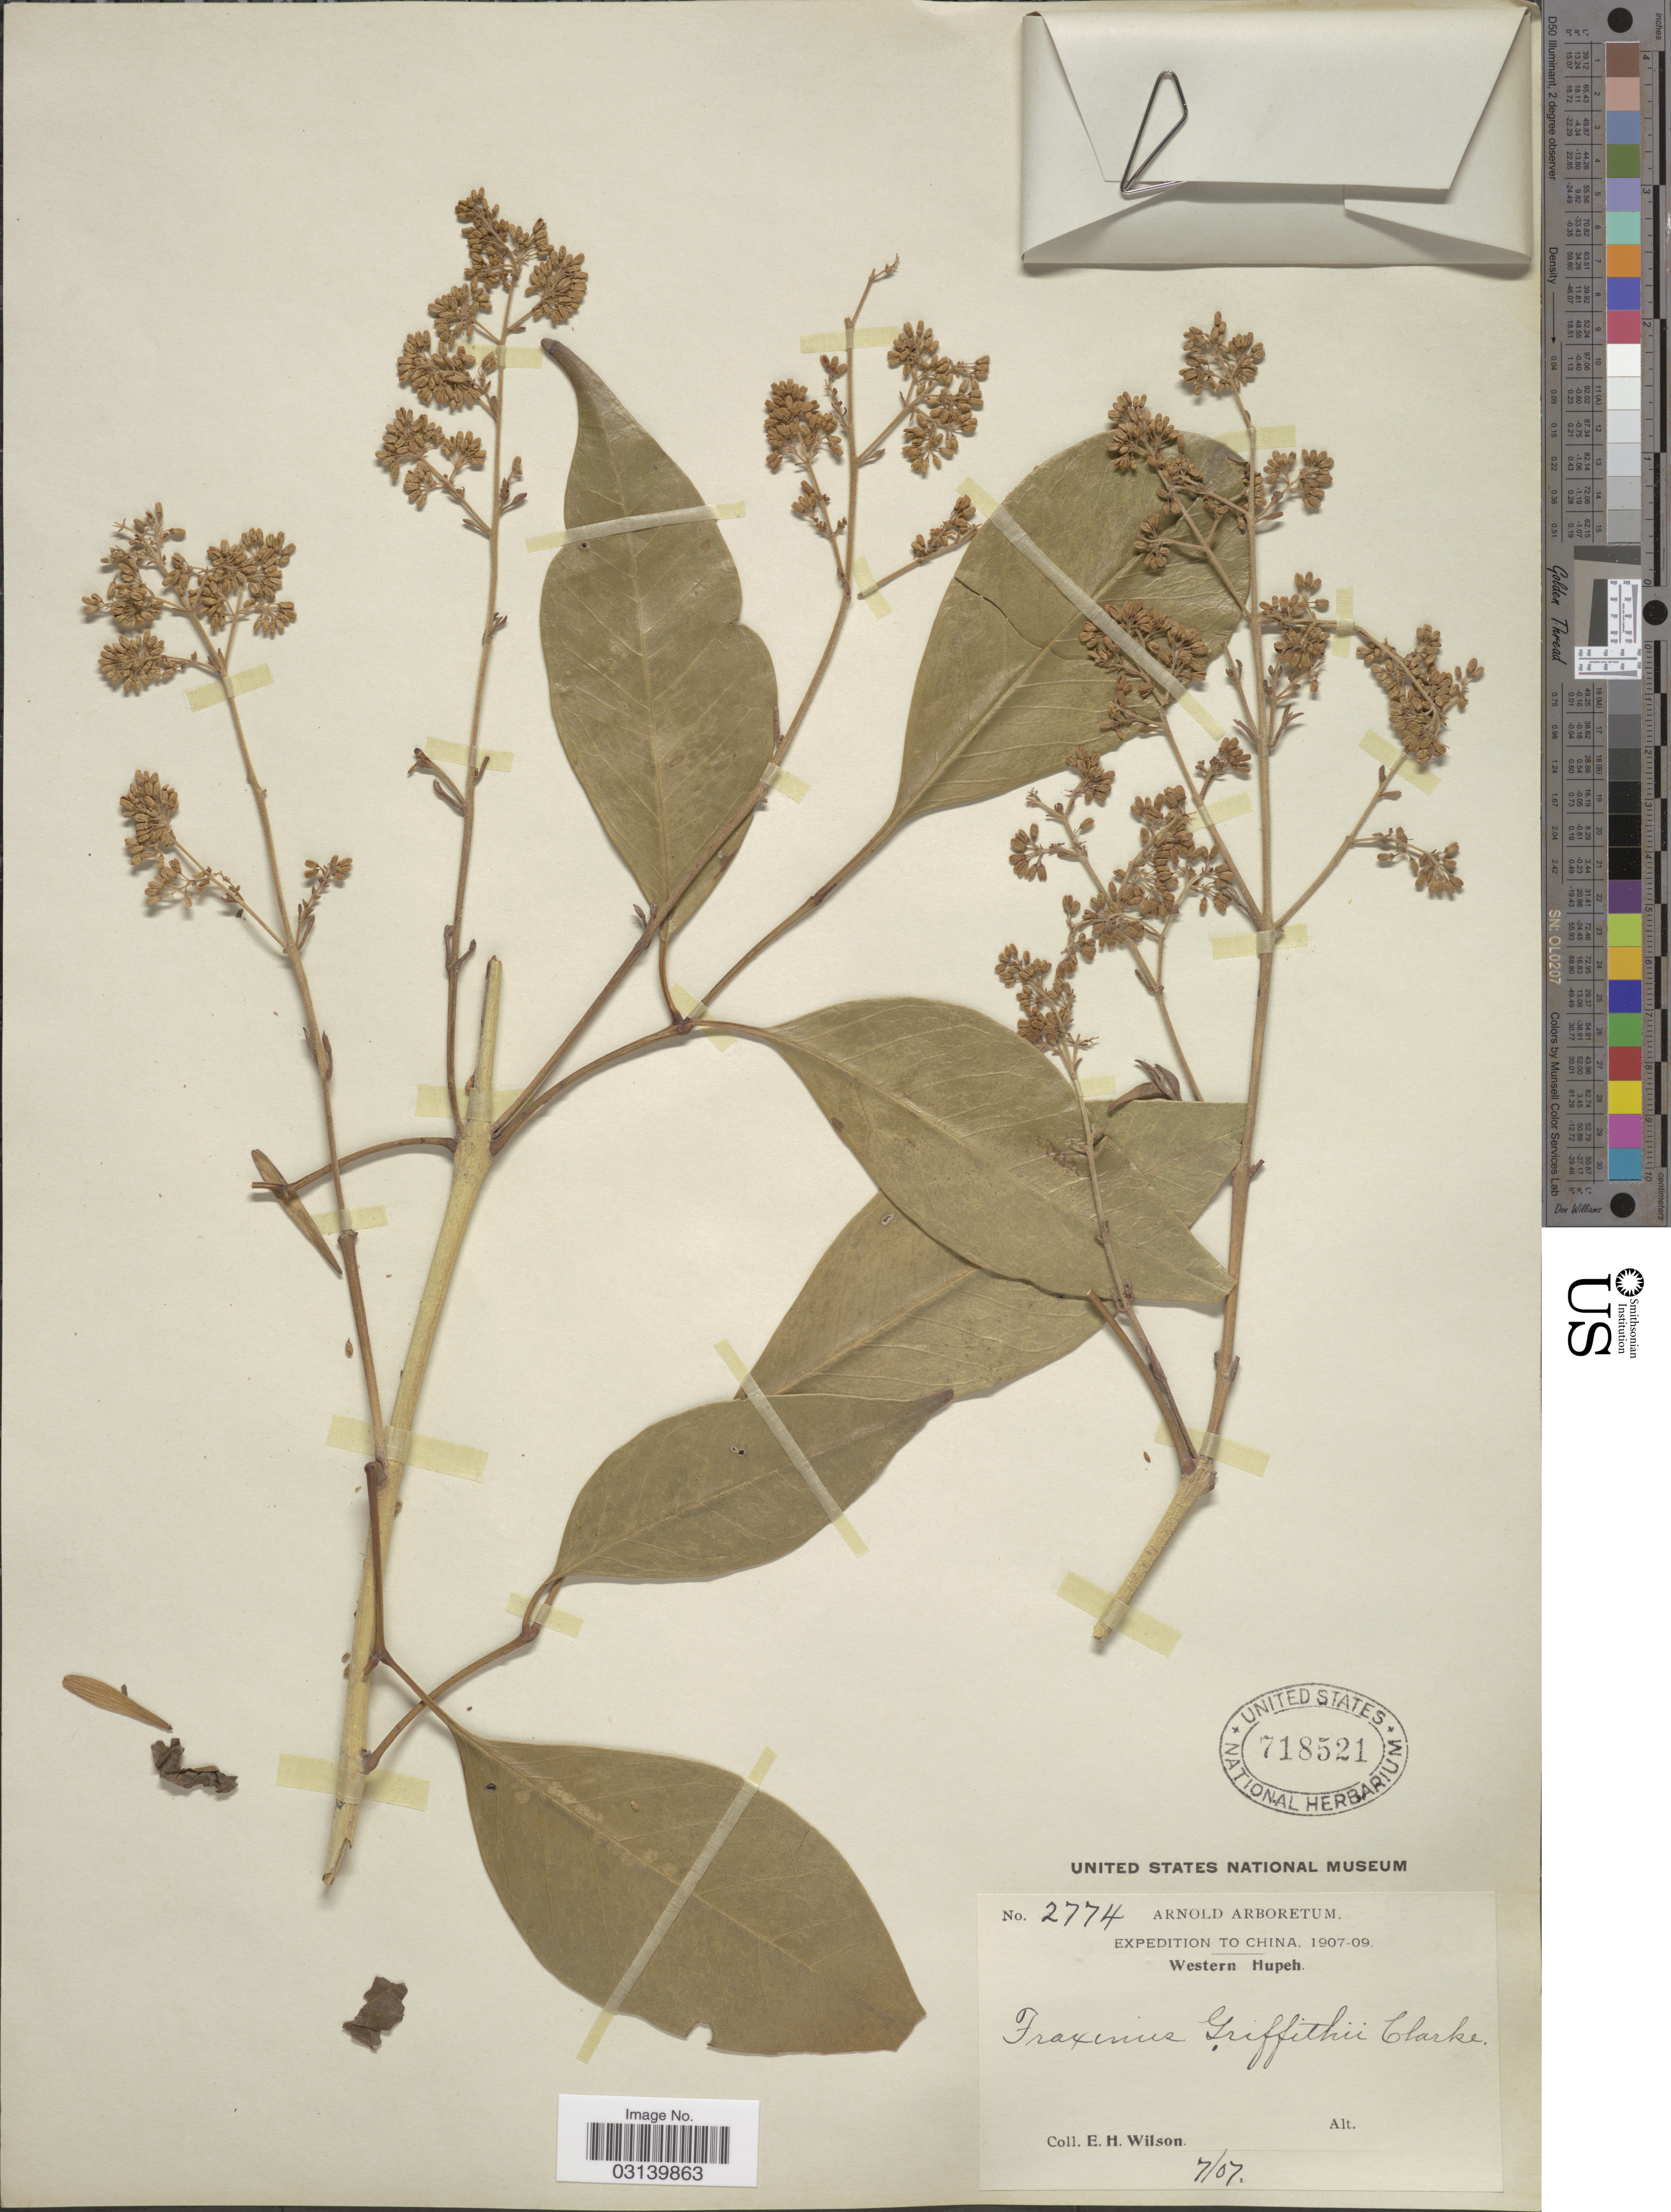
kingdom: Plantae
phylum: Tracheophyta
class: Magnoliopsida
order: Lamiales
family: Oleaceae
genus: Fraxinus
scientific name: Fraxinus griffithii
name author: C.B. Clarke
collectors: E. Wilson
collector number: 2774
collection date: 1907-07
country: China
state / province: Hubei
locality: Western Hupeh.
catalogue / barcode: US 718521